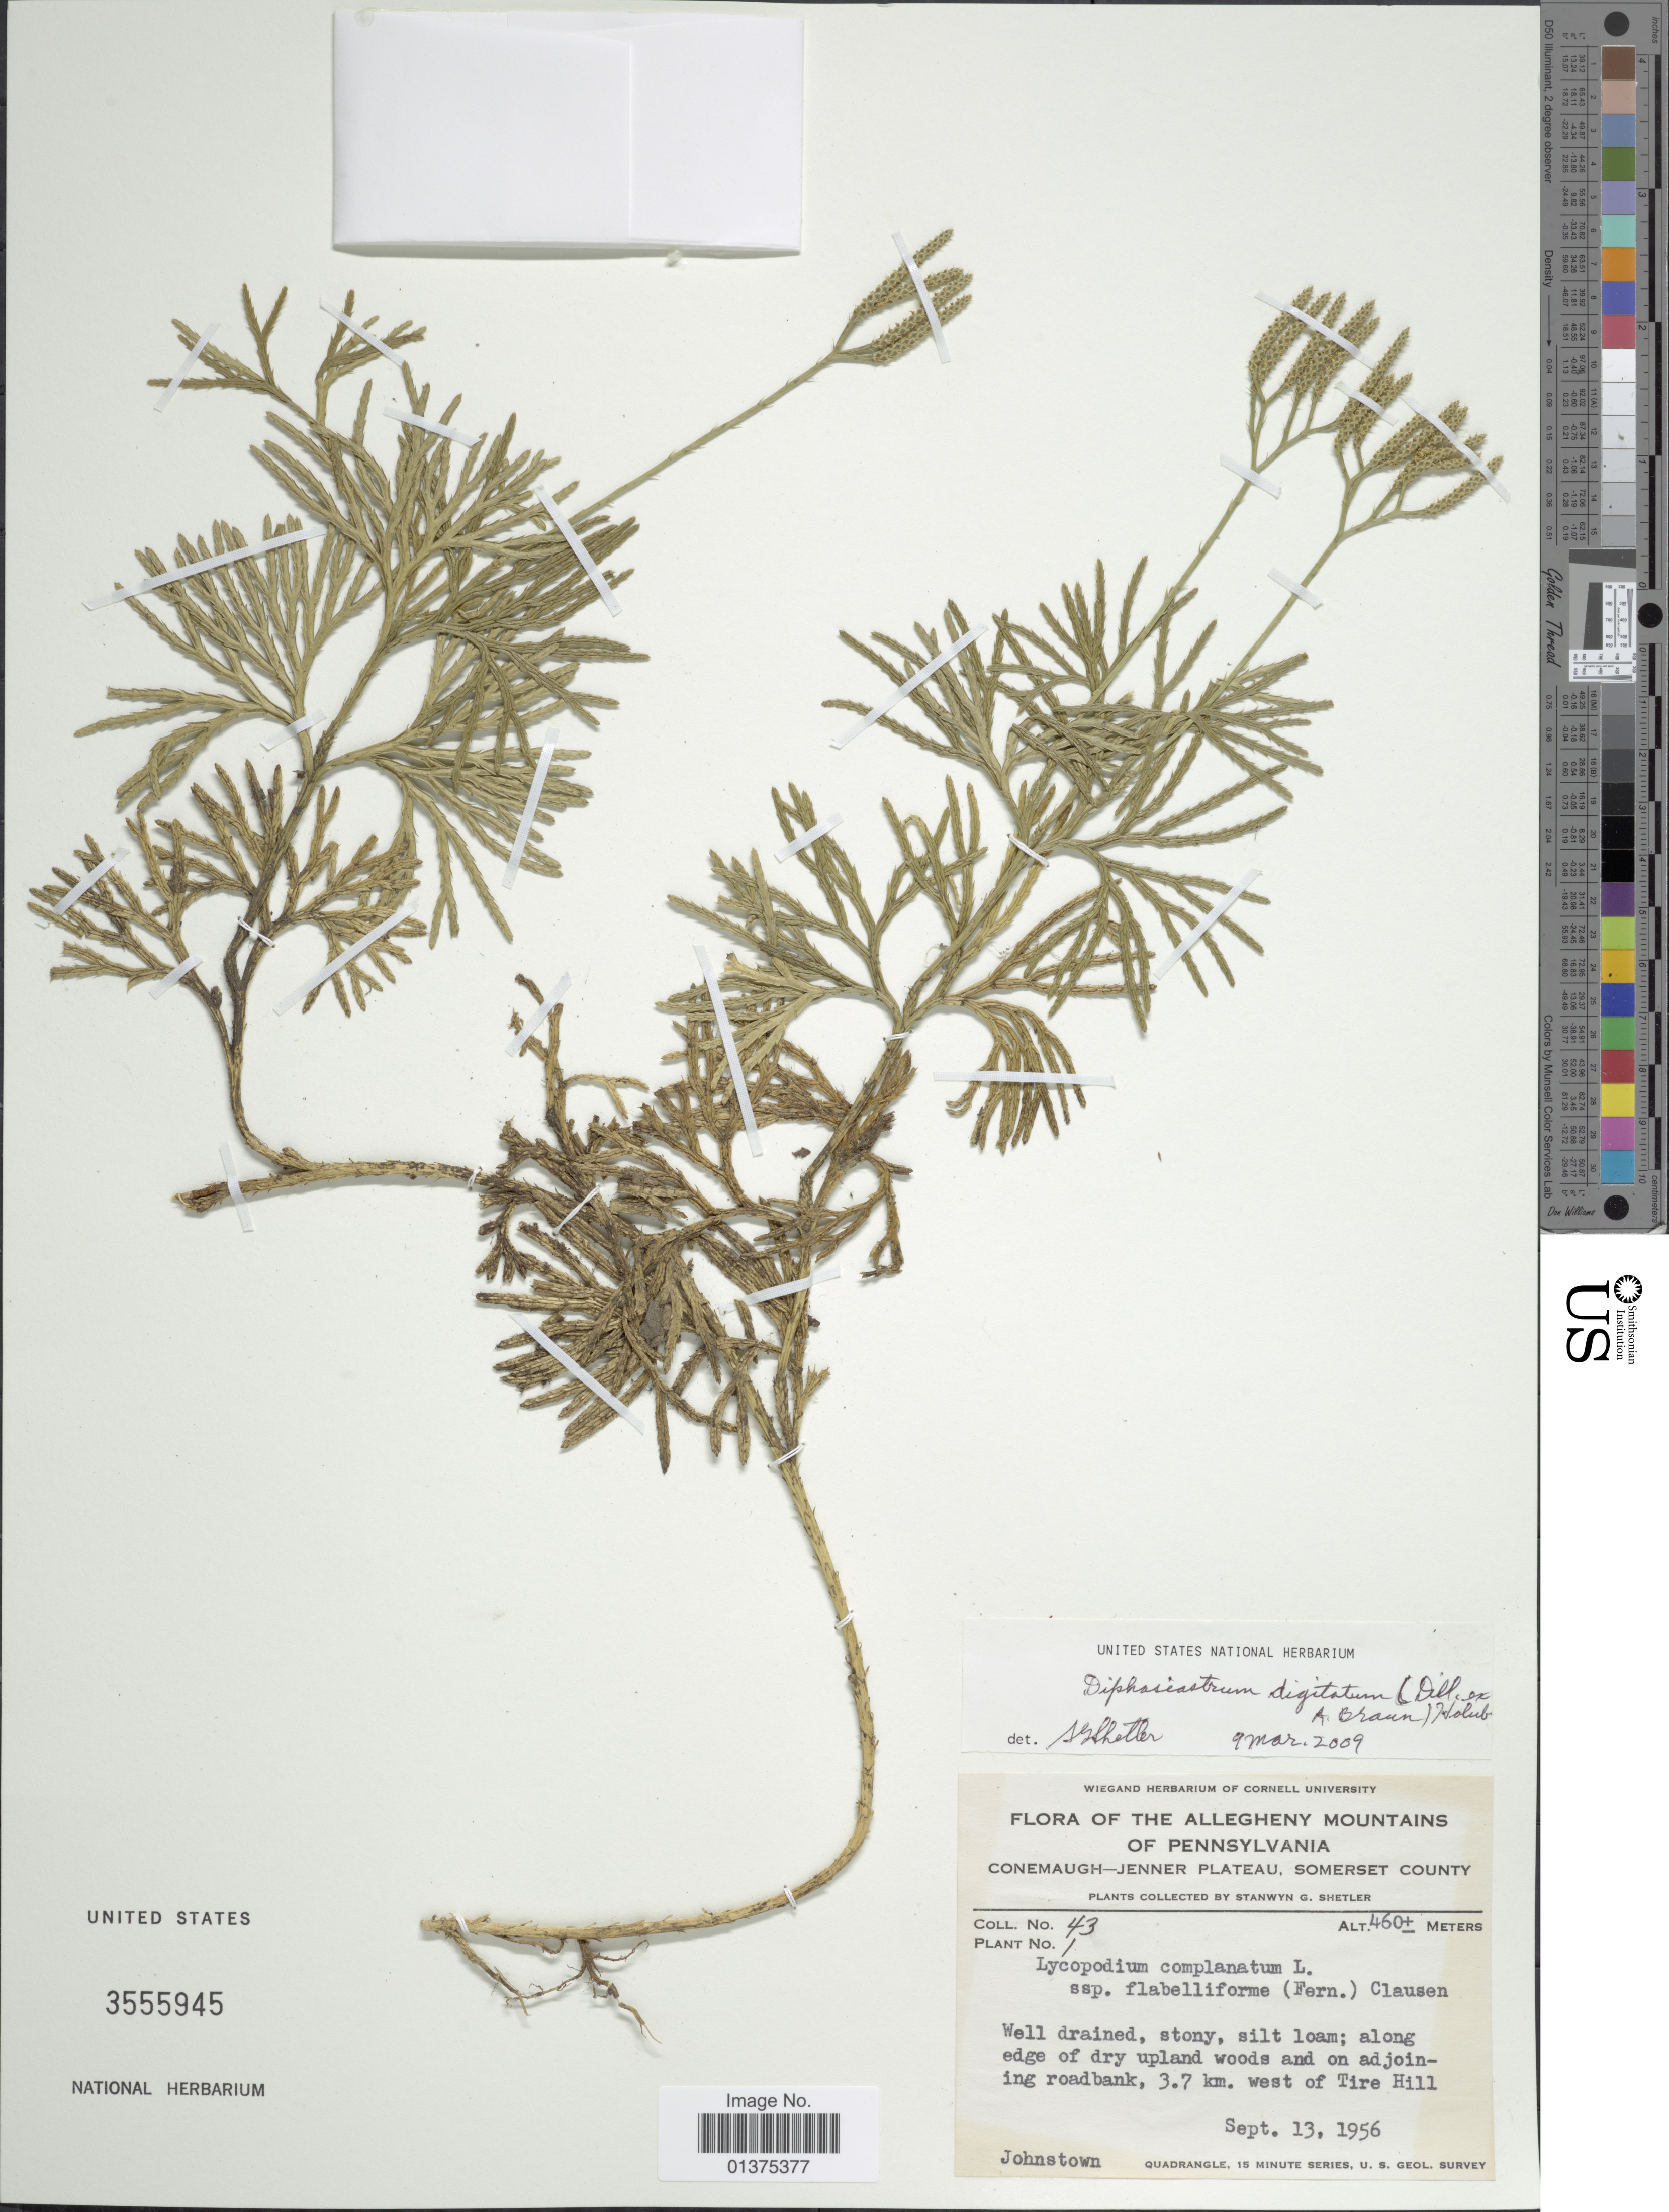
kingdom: Plantae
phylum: Tracheophyta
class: Lycopodiopsida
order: Lycopodiales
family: Lycopodiaceae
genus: Diphasiastrum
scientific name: Diphasiastrum digitatum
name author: (Dill. ex A. Braun) Holub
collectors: S. Shetler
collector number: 43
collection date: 1956-09-13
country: United States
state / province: Pennsylvania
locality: Allegheny Mountains, Conemaugh-Jenner Plateau Somerset County, along edge of dy upland woods and on adjoining roadbank, 3.7 km. west of Tire Hill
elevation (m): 460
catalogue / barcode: US 3555945